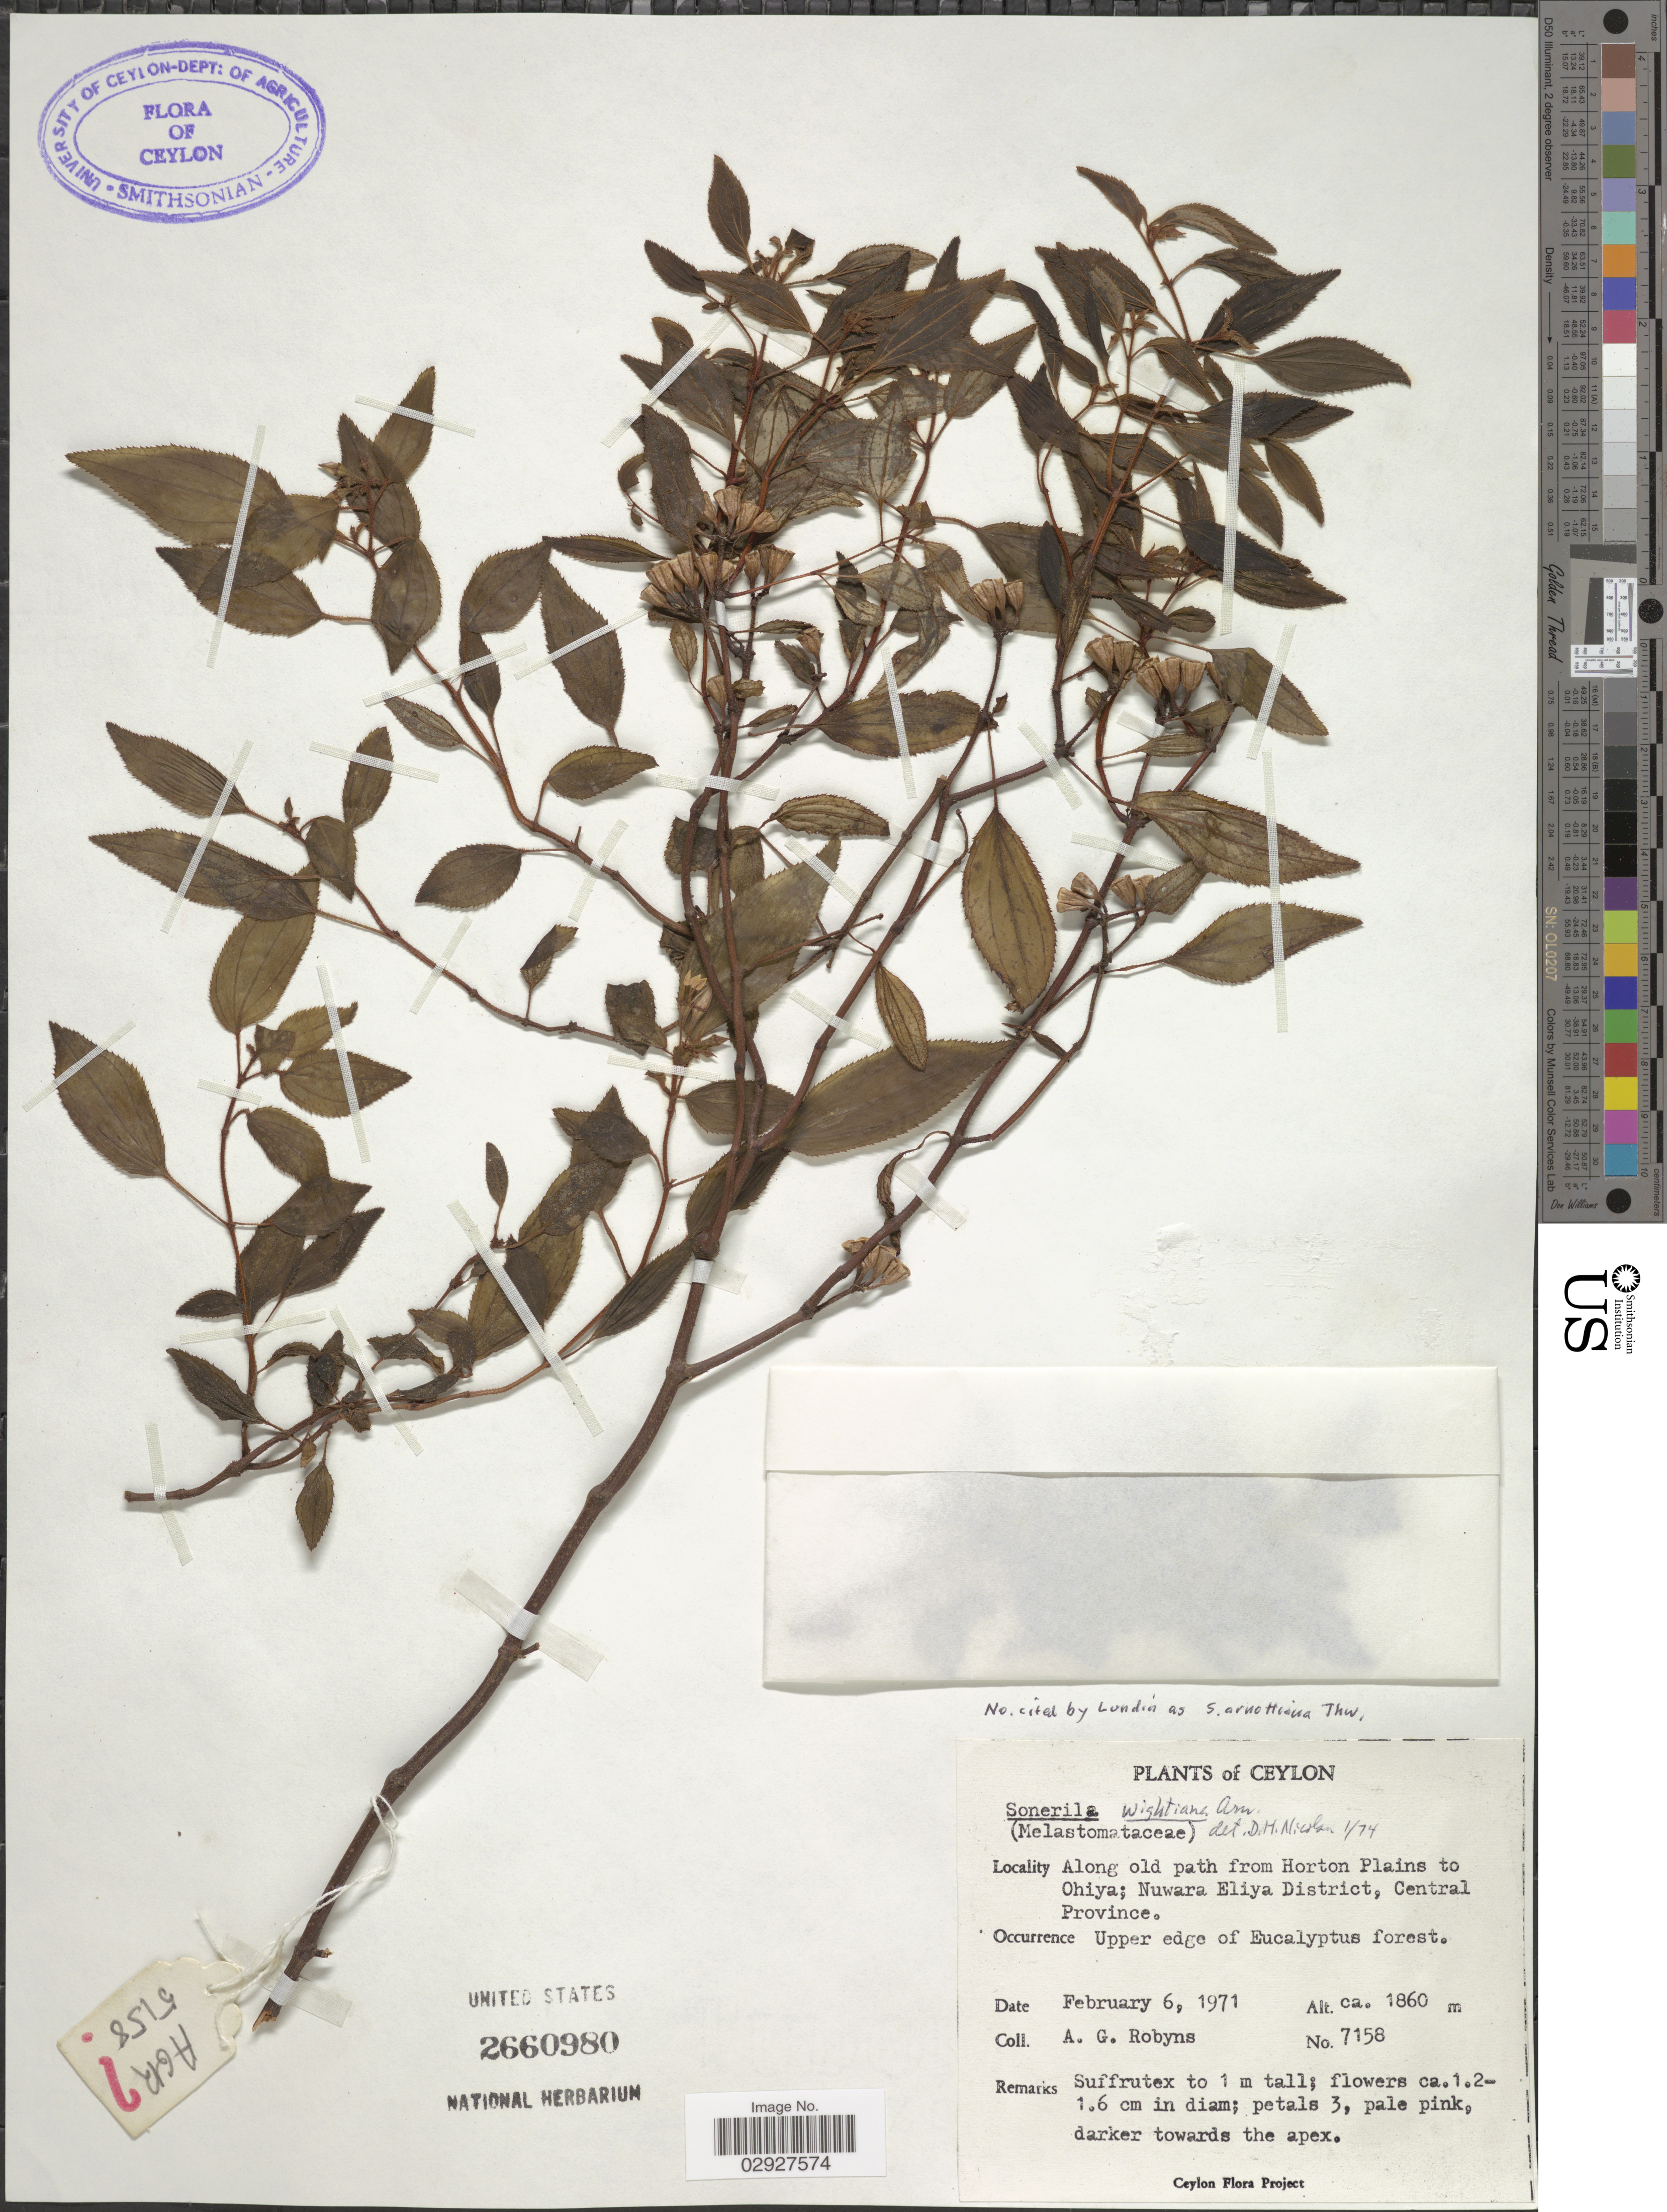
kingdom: Plantae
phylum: Tracheophyta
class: Magnoliopsida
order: Myrtales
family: Melastomataceae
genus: Sonerila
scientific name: Sonerila arnottiana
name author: Thwaites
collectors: A. Robyns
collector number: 7158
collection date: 1971-02-06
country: Sri Lanka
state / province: Central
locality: Ceylon. Along old path from Horton Plains to Ohiya; Nuwara Eliya District.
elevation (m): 1860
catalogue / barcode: US 2660980